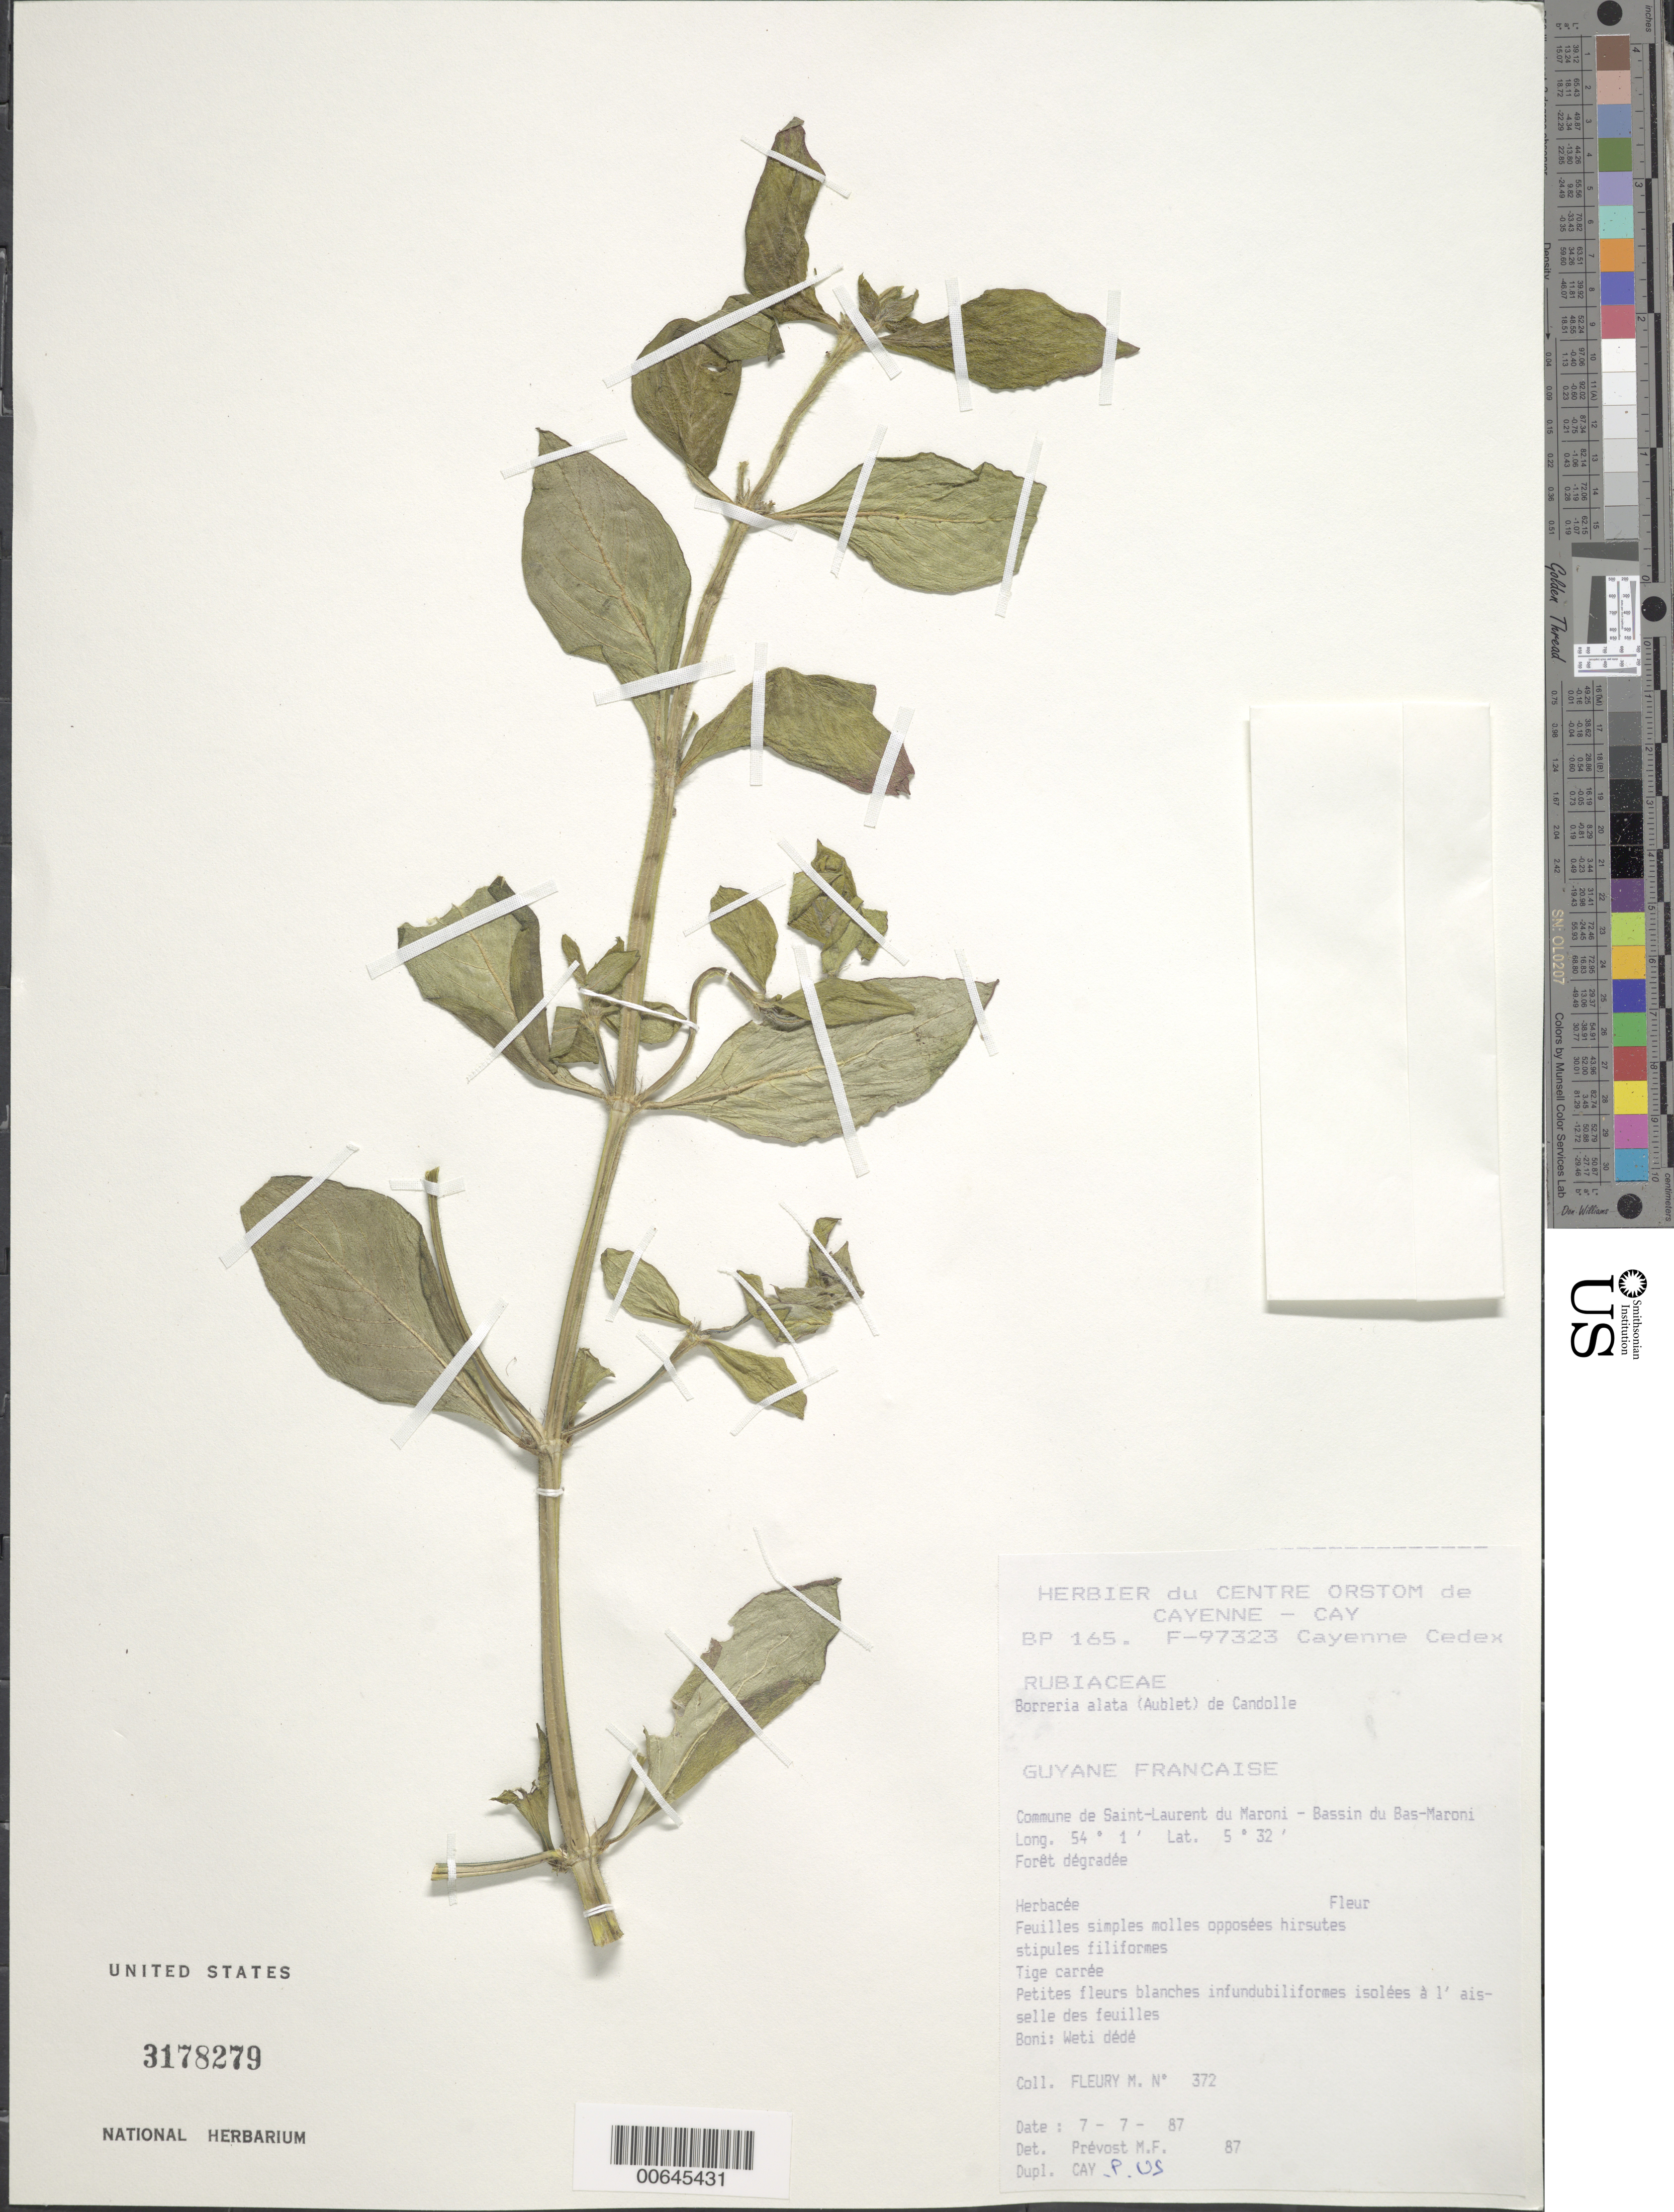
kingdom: Plantae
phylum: Tracheophyta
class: Magnoliopsida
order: Gentianales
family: Rubiaceae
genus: Borreria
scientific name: Borreria alata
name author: (Aubl.) DC.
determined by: Prévost, M.-F.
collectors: M. Fleury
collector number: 372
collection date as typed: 7-Jul-87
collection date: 1987-07-07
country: French Guiana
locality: Commune de Saint-Laurent du Maroni, Bassin du Bas-Maroni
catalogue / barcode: US 3178279